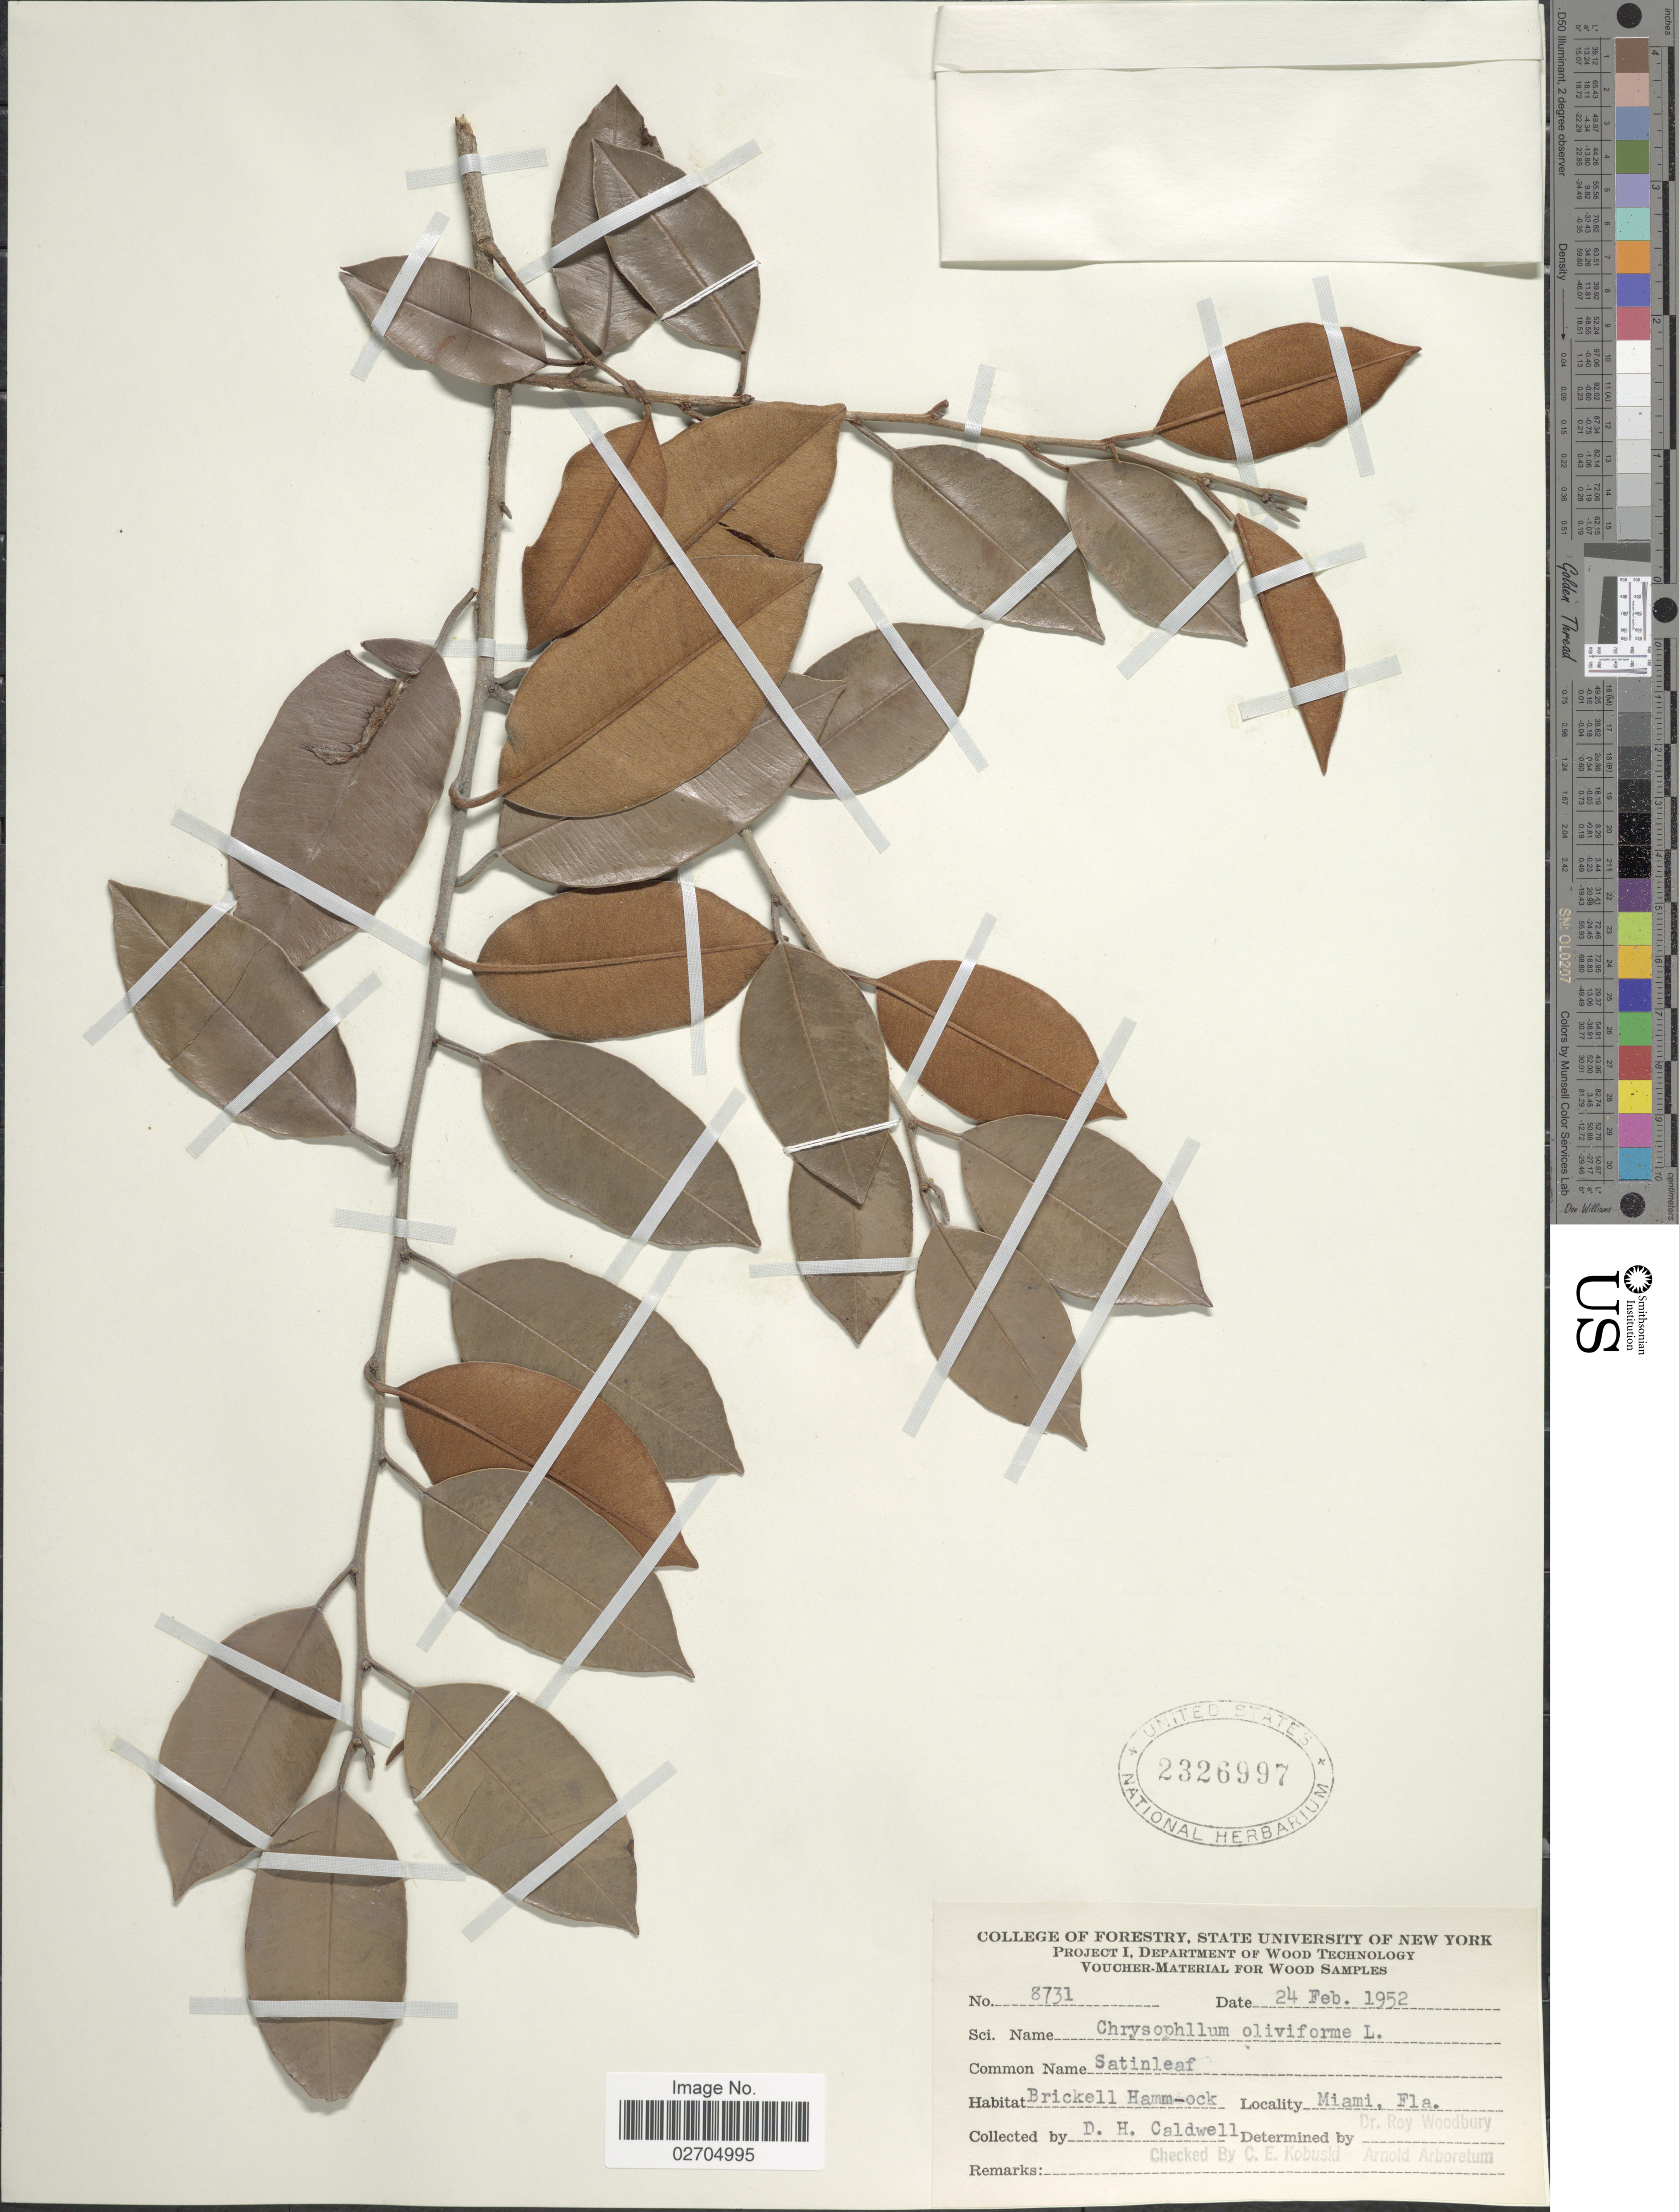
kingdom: Plantae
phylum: Tracheophyta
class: Magnoliopsida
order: Ericales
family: Sapotaceae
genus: Chrysophyllum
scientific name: Chrysophyllum oliviforme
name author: L.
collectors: D. H. Caldwell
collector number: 8731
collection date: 1952-02-24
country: United States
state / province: Florida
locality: Brickell Hamm-ock, Miami.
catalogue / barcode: US 2326997